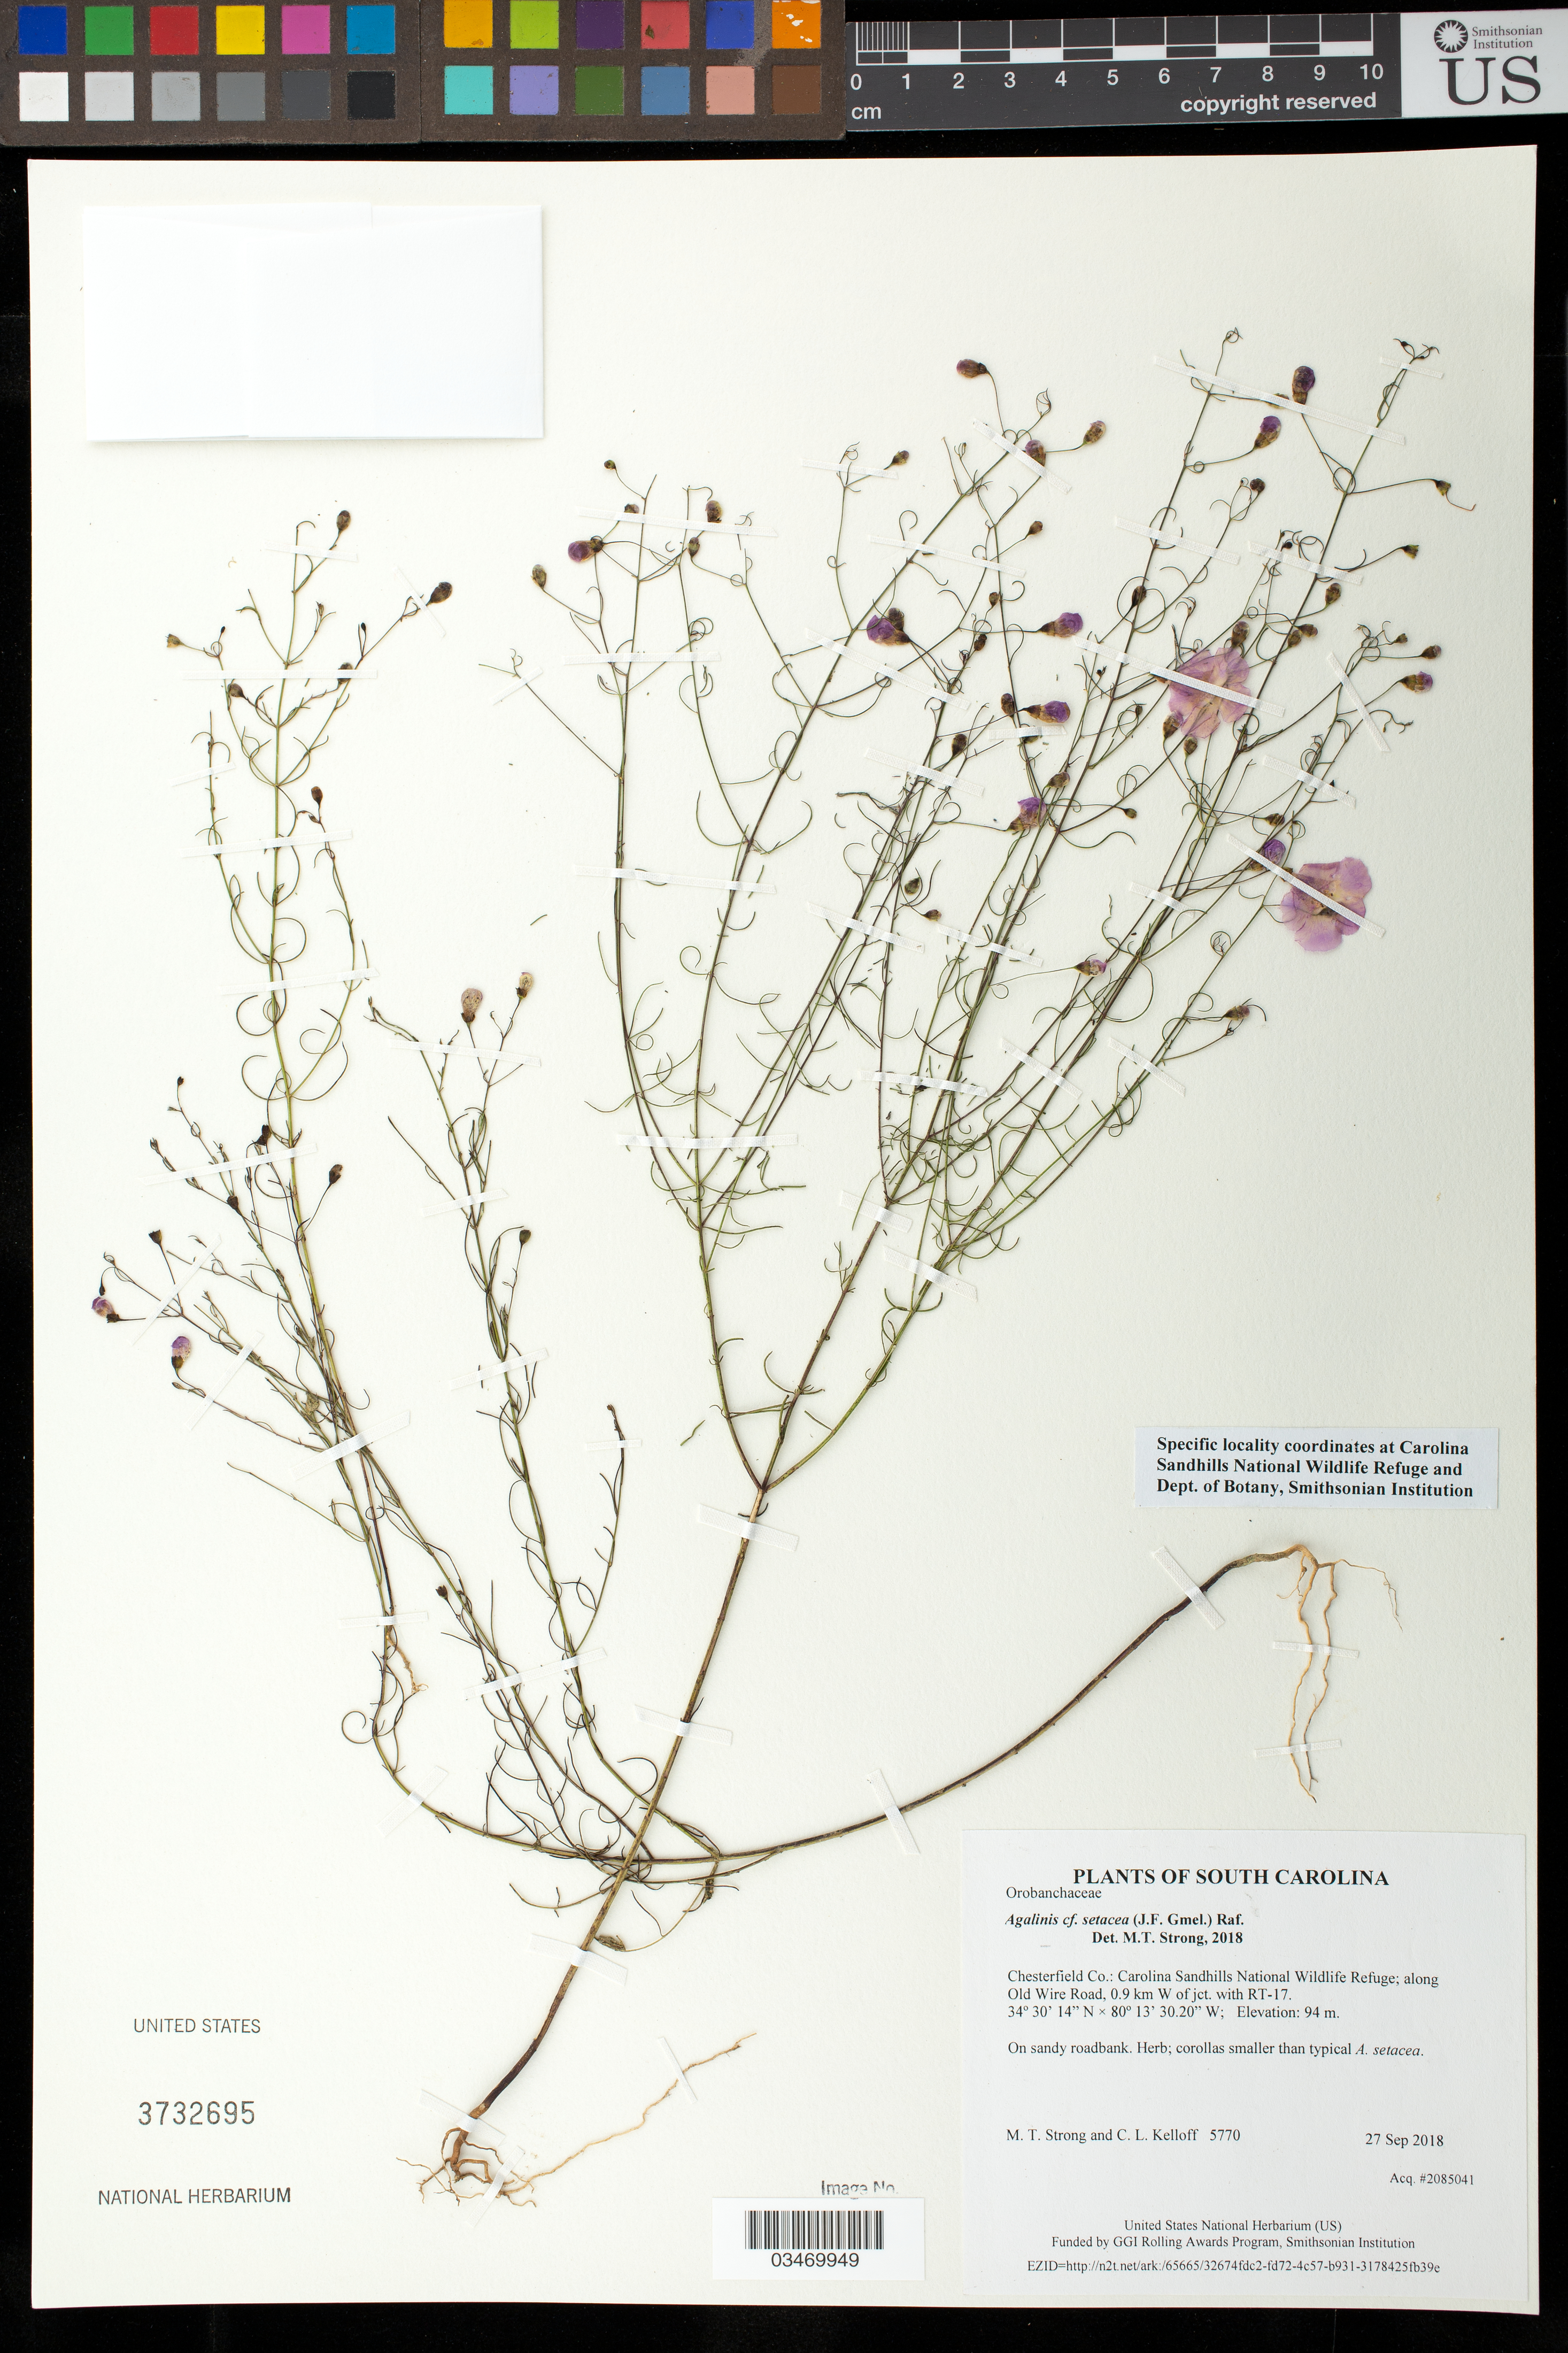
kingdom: Plantae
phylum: Tracheophyta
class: Magnoliopsida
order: Lamiales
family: Orobanchaceae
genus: Agalinis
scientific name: Agalinis setacea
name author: (J.F. Gmel.) Raf.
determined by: Strong, M. T., (US), Smithsonian Institution - National Museum of Natural History (UNITED STATES)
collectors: M. T. Strong & C. L. Kelloff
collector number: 5770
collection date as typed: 27 Sep 2018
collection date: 2018-09-27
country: United States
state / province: South Carolina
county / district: Chesterfield Co.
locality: Carolina Sandhills National Wildlife Refuge; along Old Wire Road, 0.9 km W of jct. with RT-17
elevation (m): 94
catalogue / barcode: US 3732695